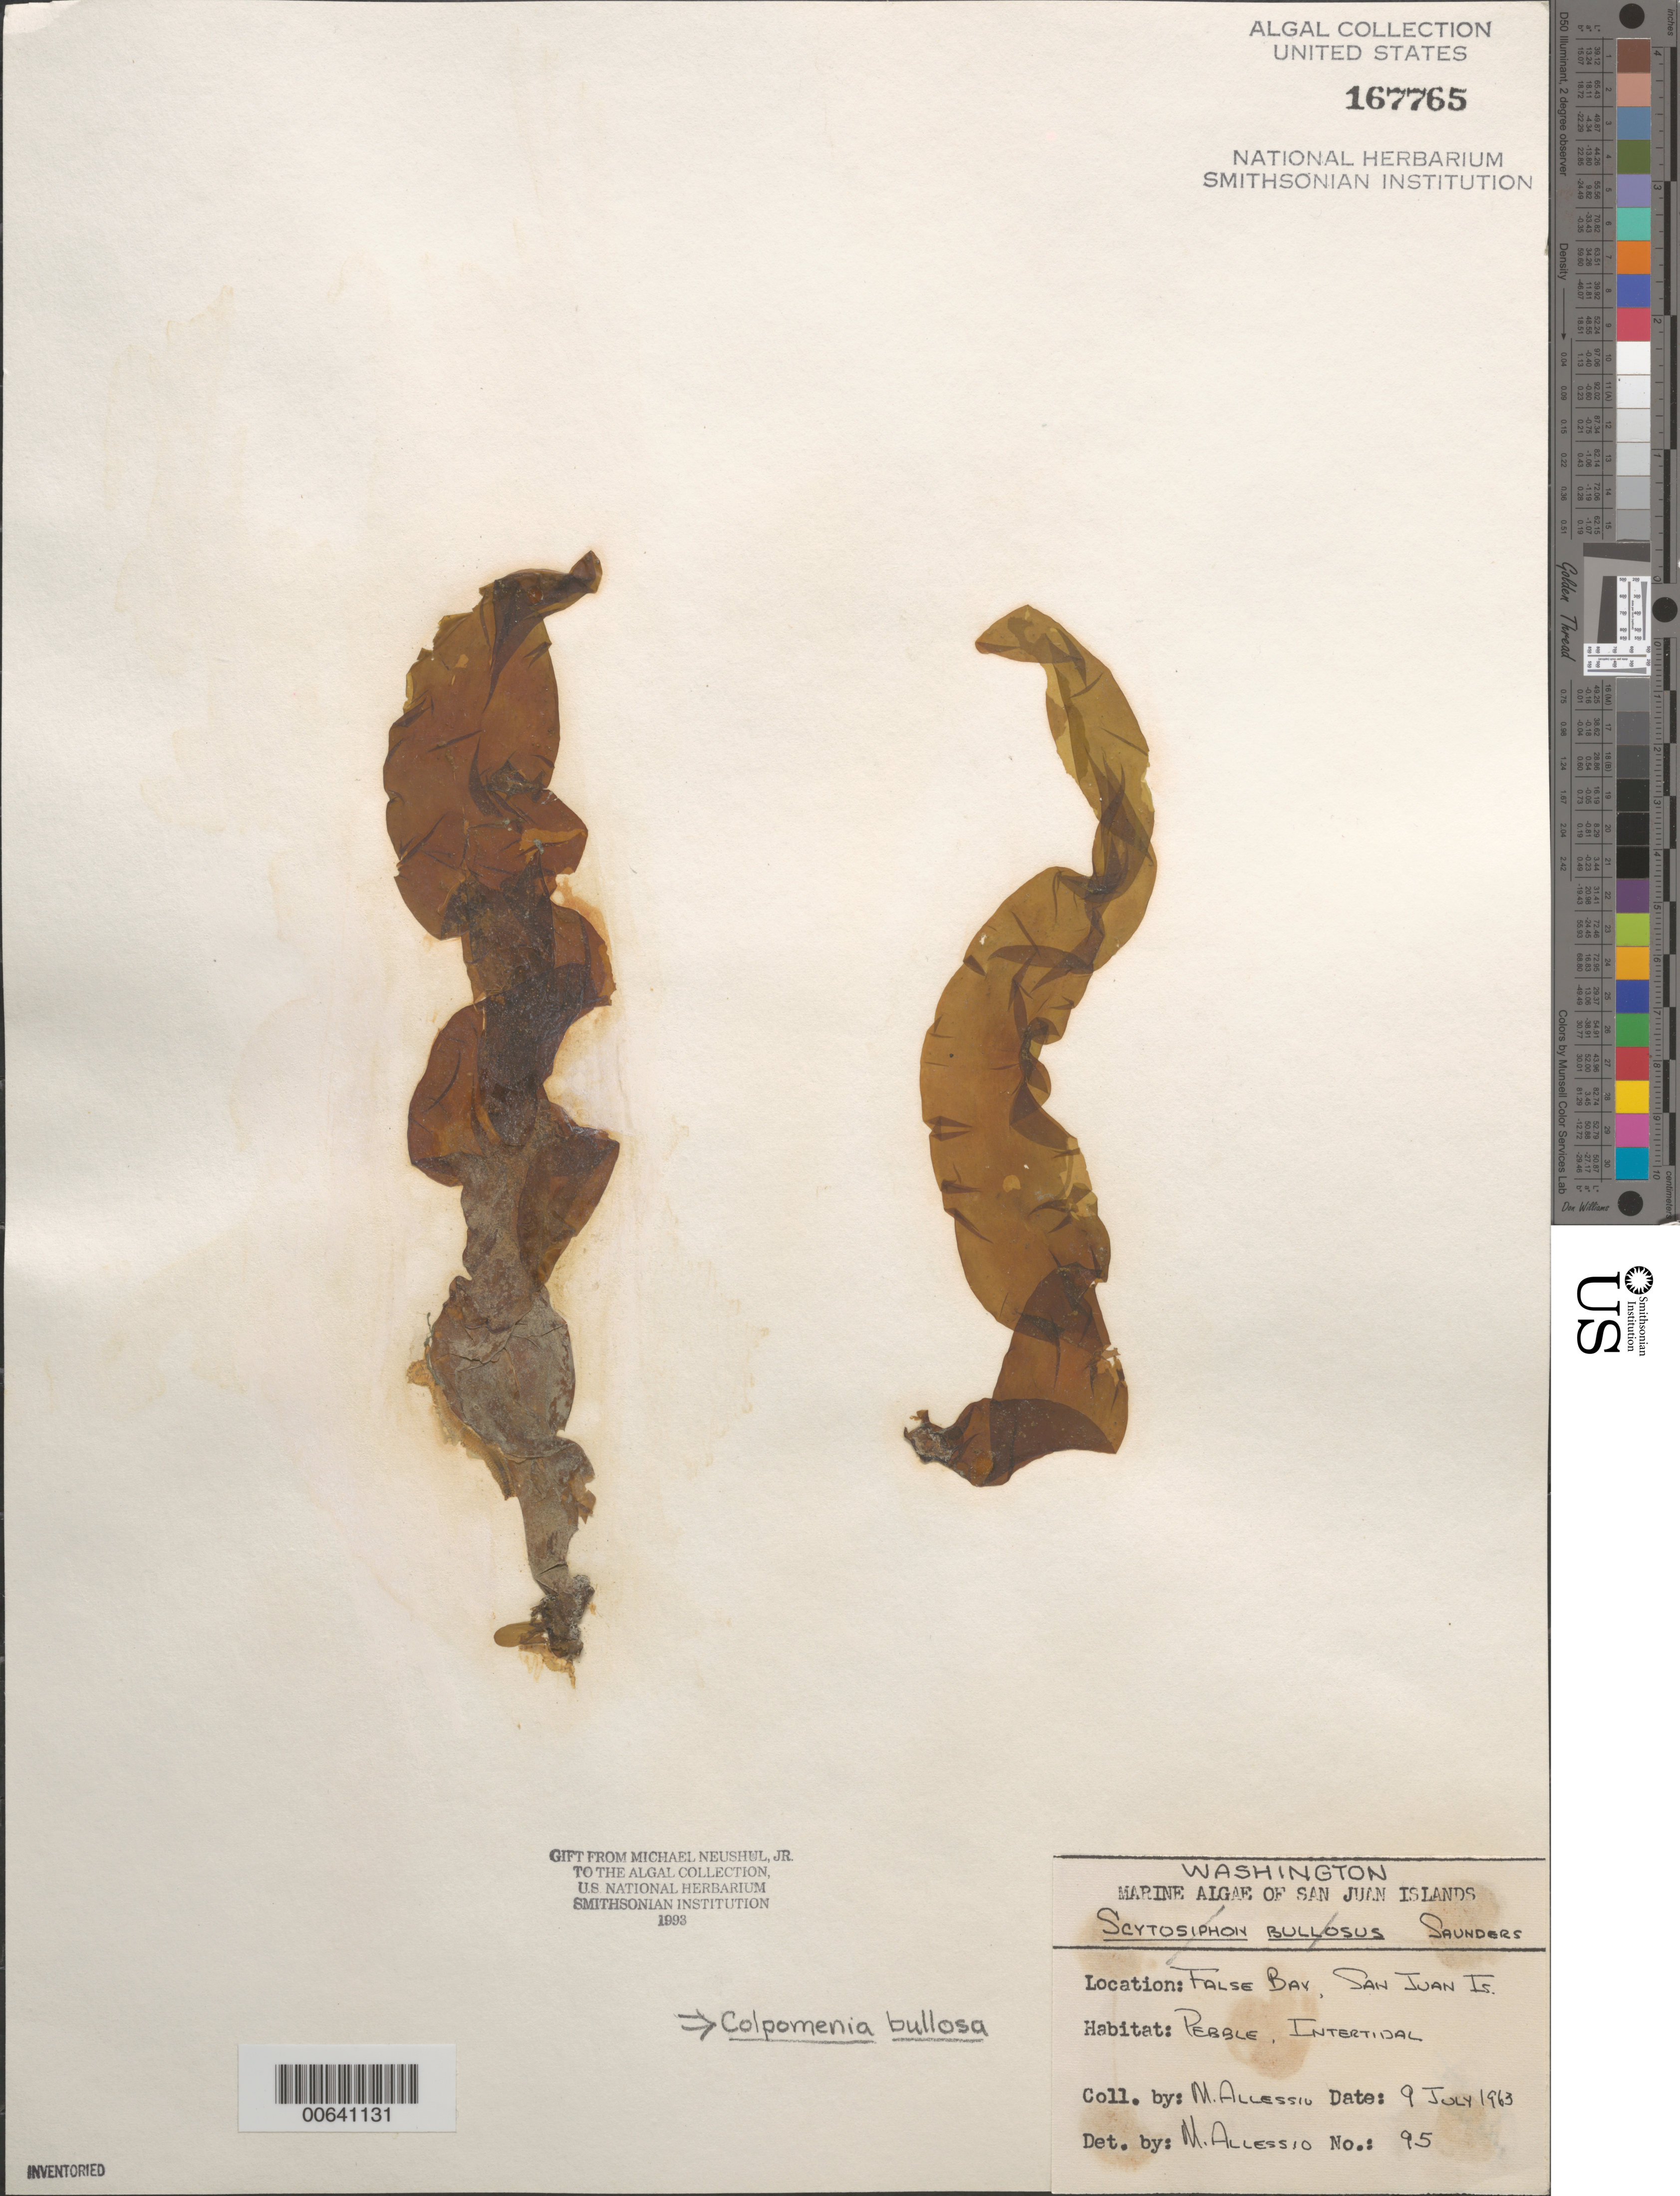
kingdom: Chromista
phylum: Ochrophyta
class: Phaeophyceae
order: Scytosiphonales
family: Scytosiphonaceae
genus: Dactylosiphon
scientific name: Dactylosiphon bullosus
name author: (D.A. Saunders) Santiañez et al.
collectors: M. Allessio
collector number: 95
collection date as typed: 09 Jul 1963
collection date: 1963-07-09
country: United States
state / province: Washington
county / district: San Juan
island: San Juan Island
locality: False Bay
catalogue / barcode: US 167765